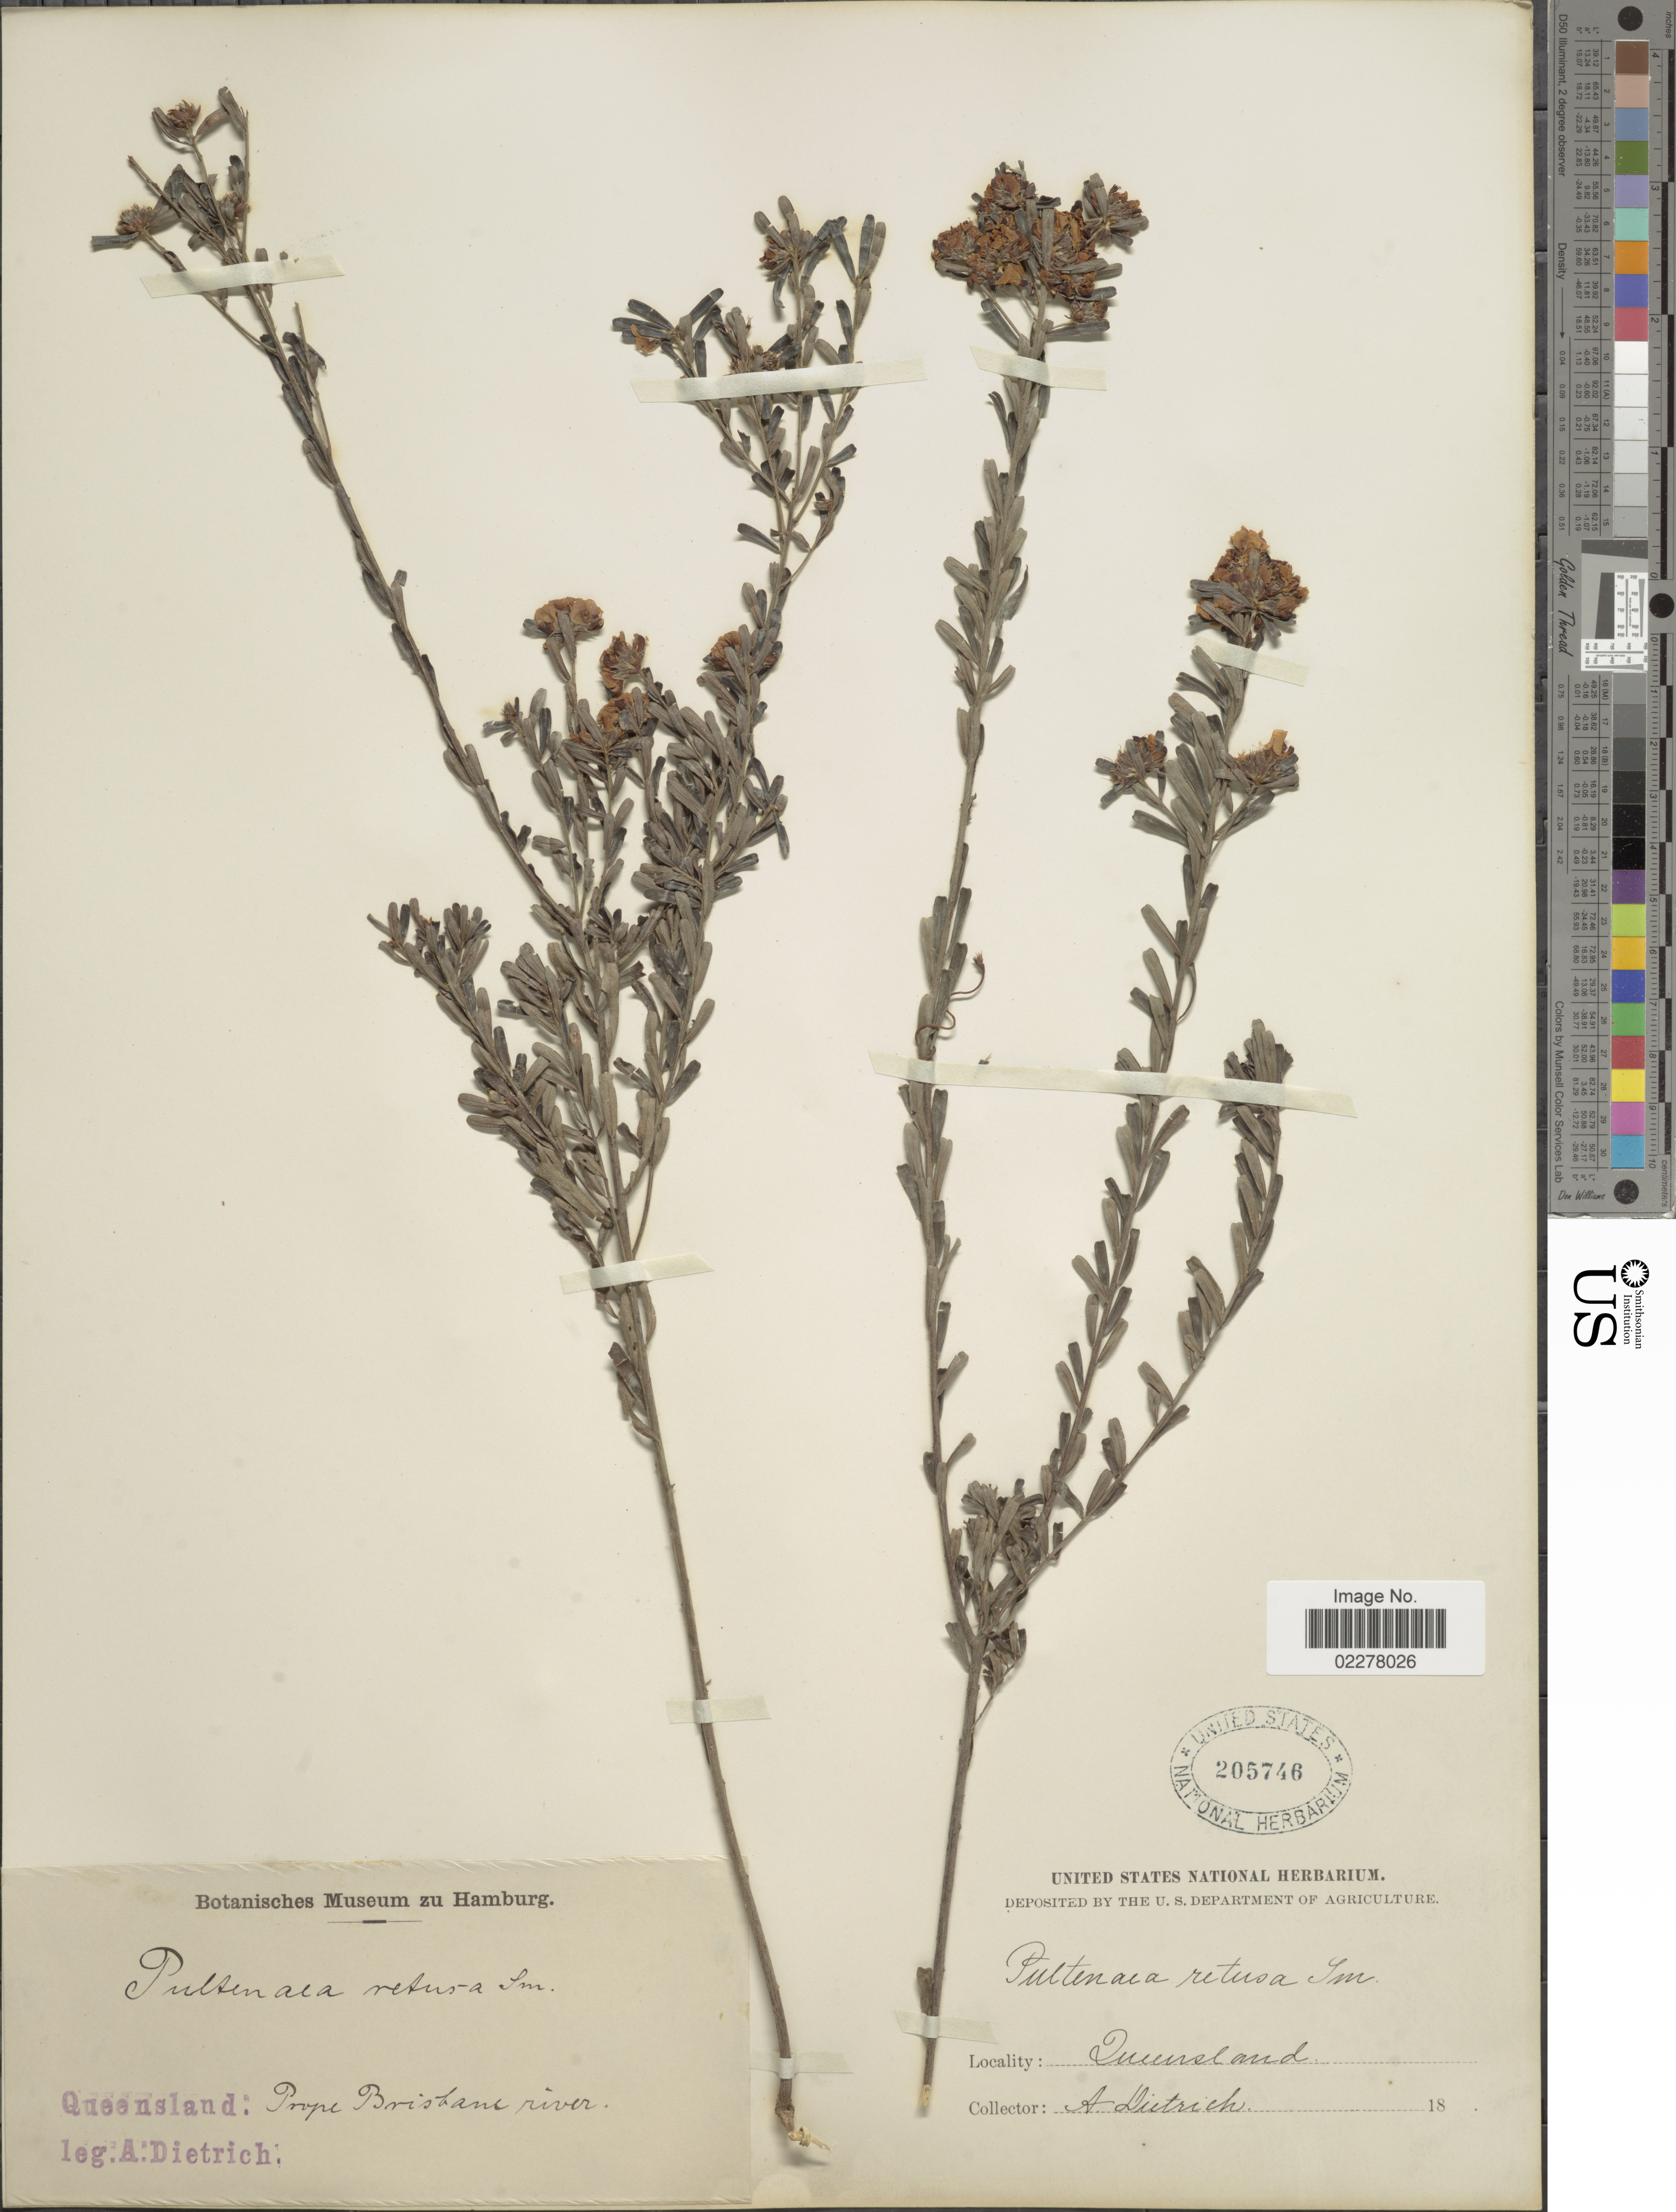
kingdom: Plantae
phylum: Tracheophyta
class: Magnoliopsida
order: Fabales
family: Fabaceae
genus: Pultenaea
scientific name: Pultenaea retusa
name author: Sm.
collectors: A. Dietrich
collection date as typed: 18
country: Australia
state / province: Queensland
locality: Prope Brisbane river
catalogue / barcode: US 205746